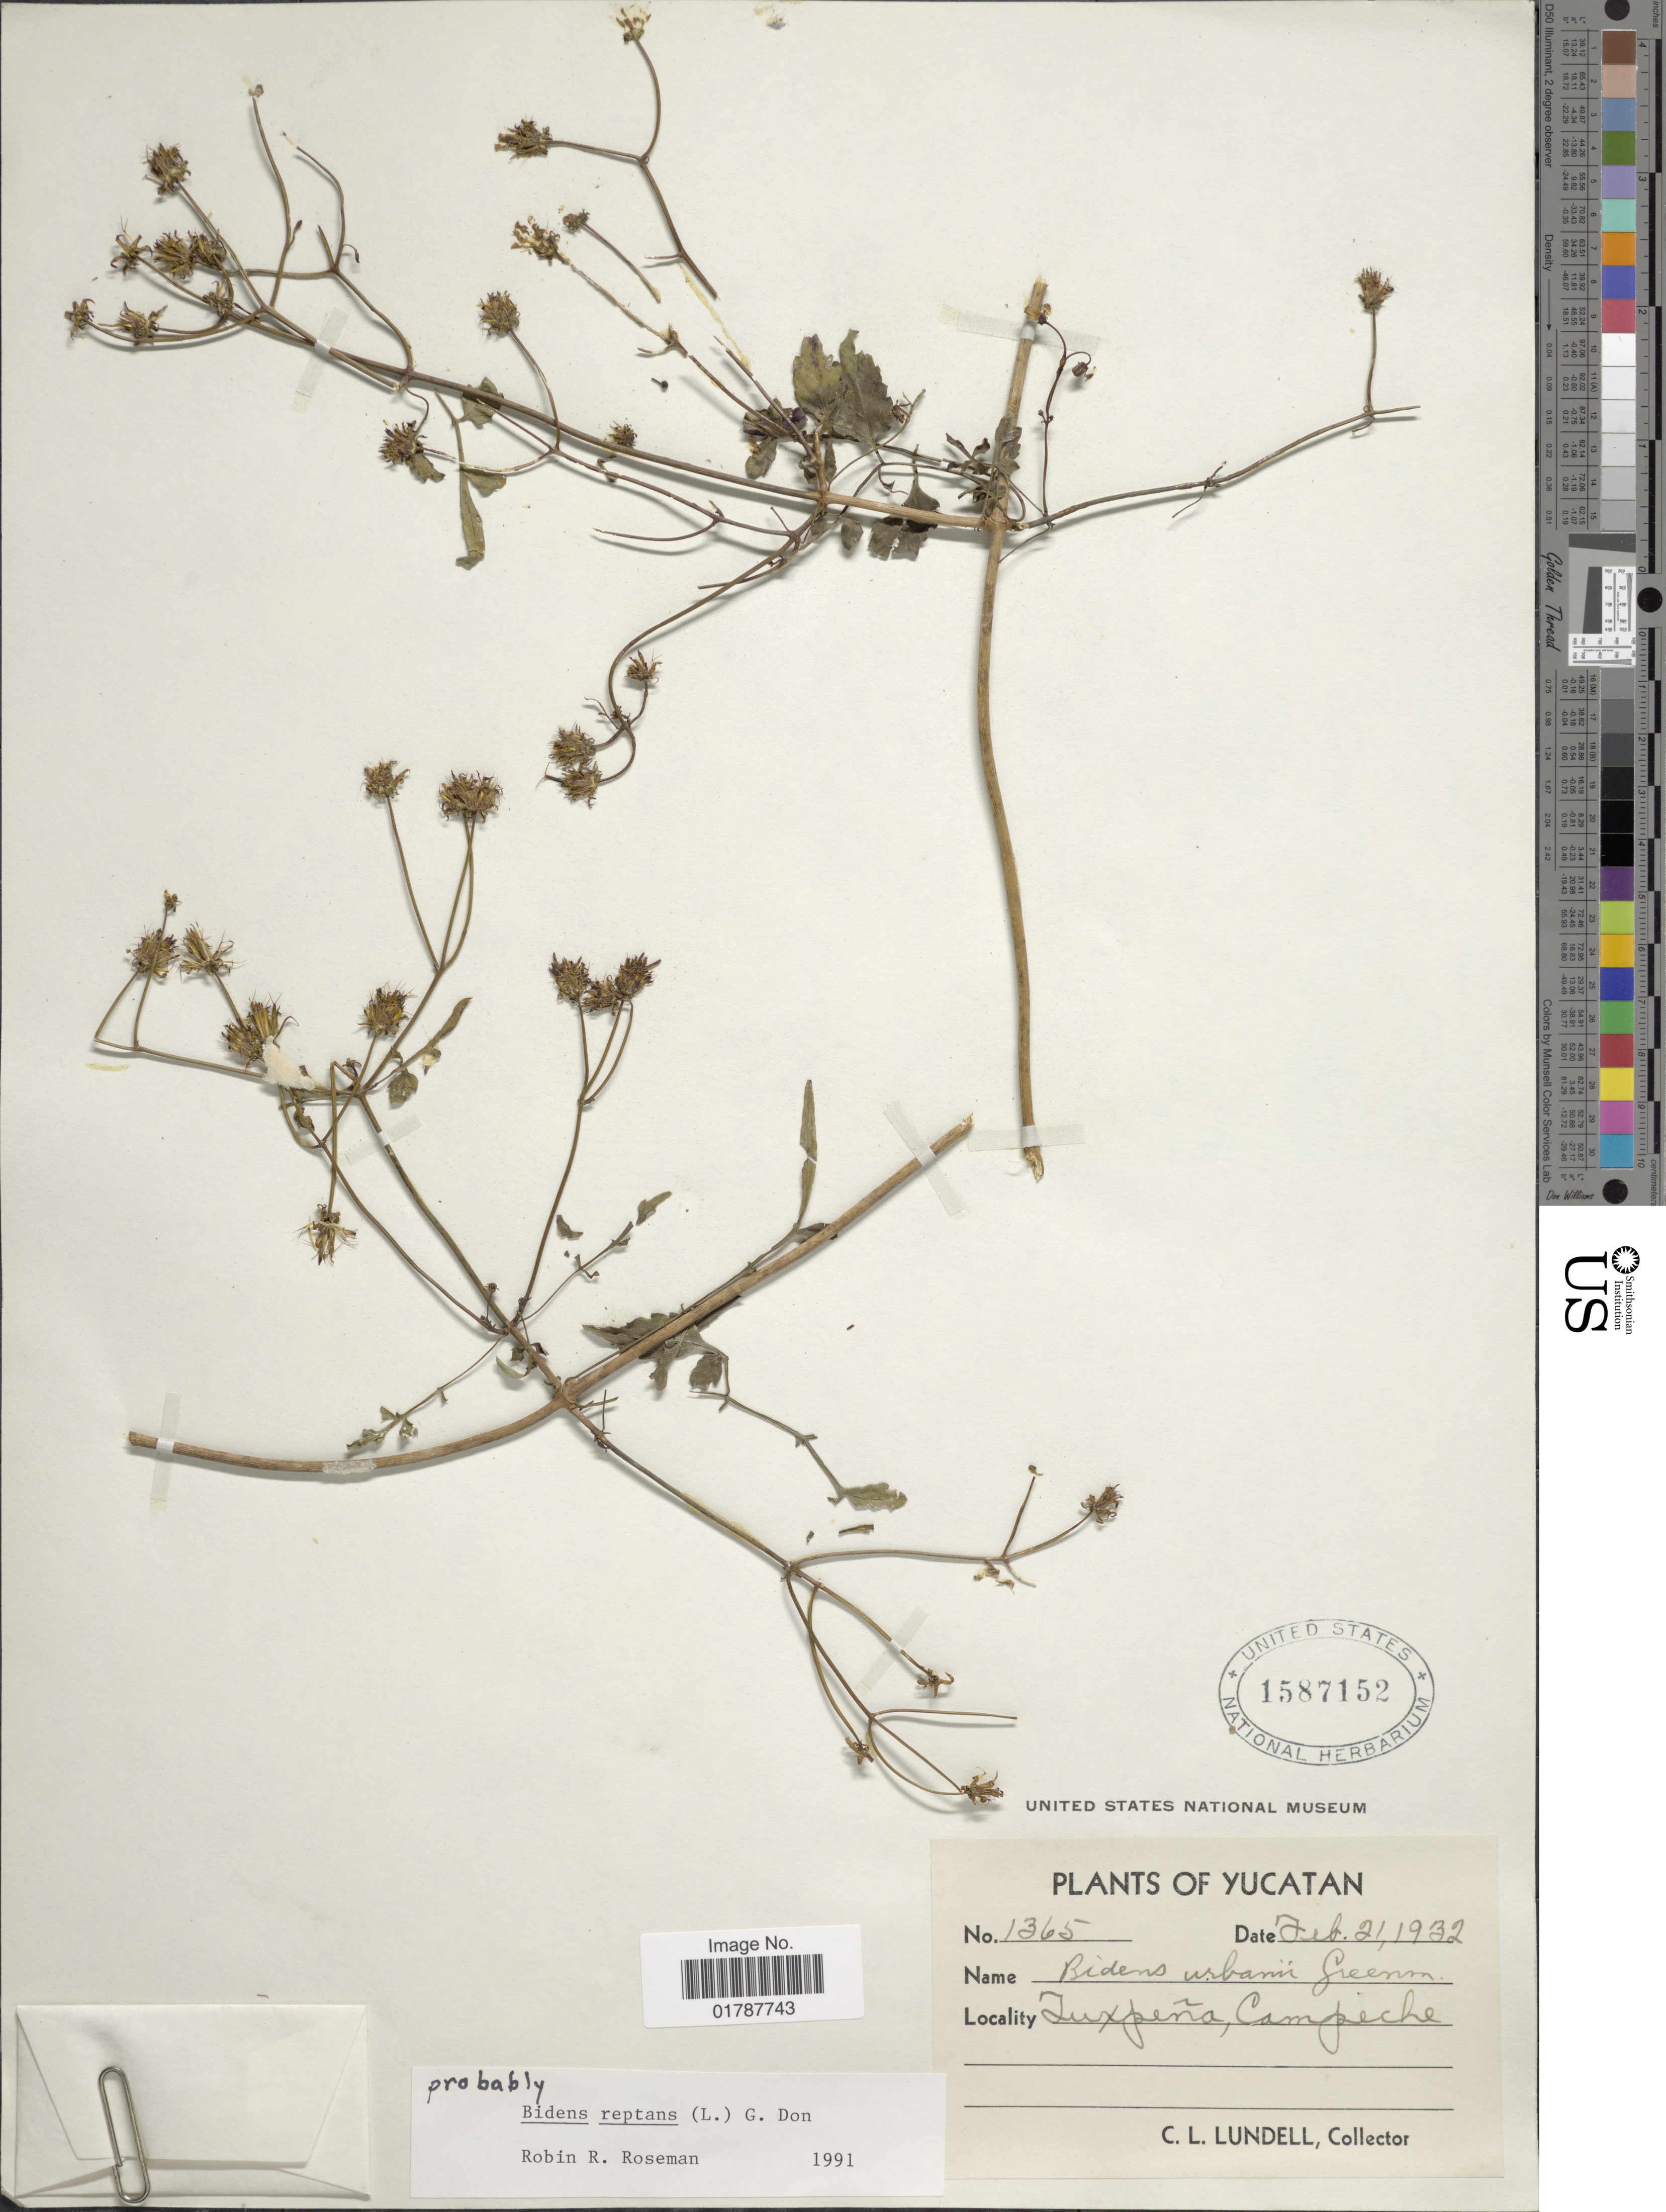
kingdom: Plantae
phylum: Tracheophyta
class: Magnoliopsida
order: Asterales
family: Asteraceae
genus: Bidens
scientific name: Bidens reptans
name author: (L.) G. Don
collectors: C. L. Lundell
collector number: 1365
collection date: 1932-02-21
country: Mexico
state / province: Campeche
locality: Tuxpena, Campeche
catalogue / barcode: US 1587152